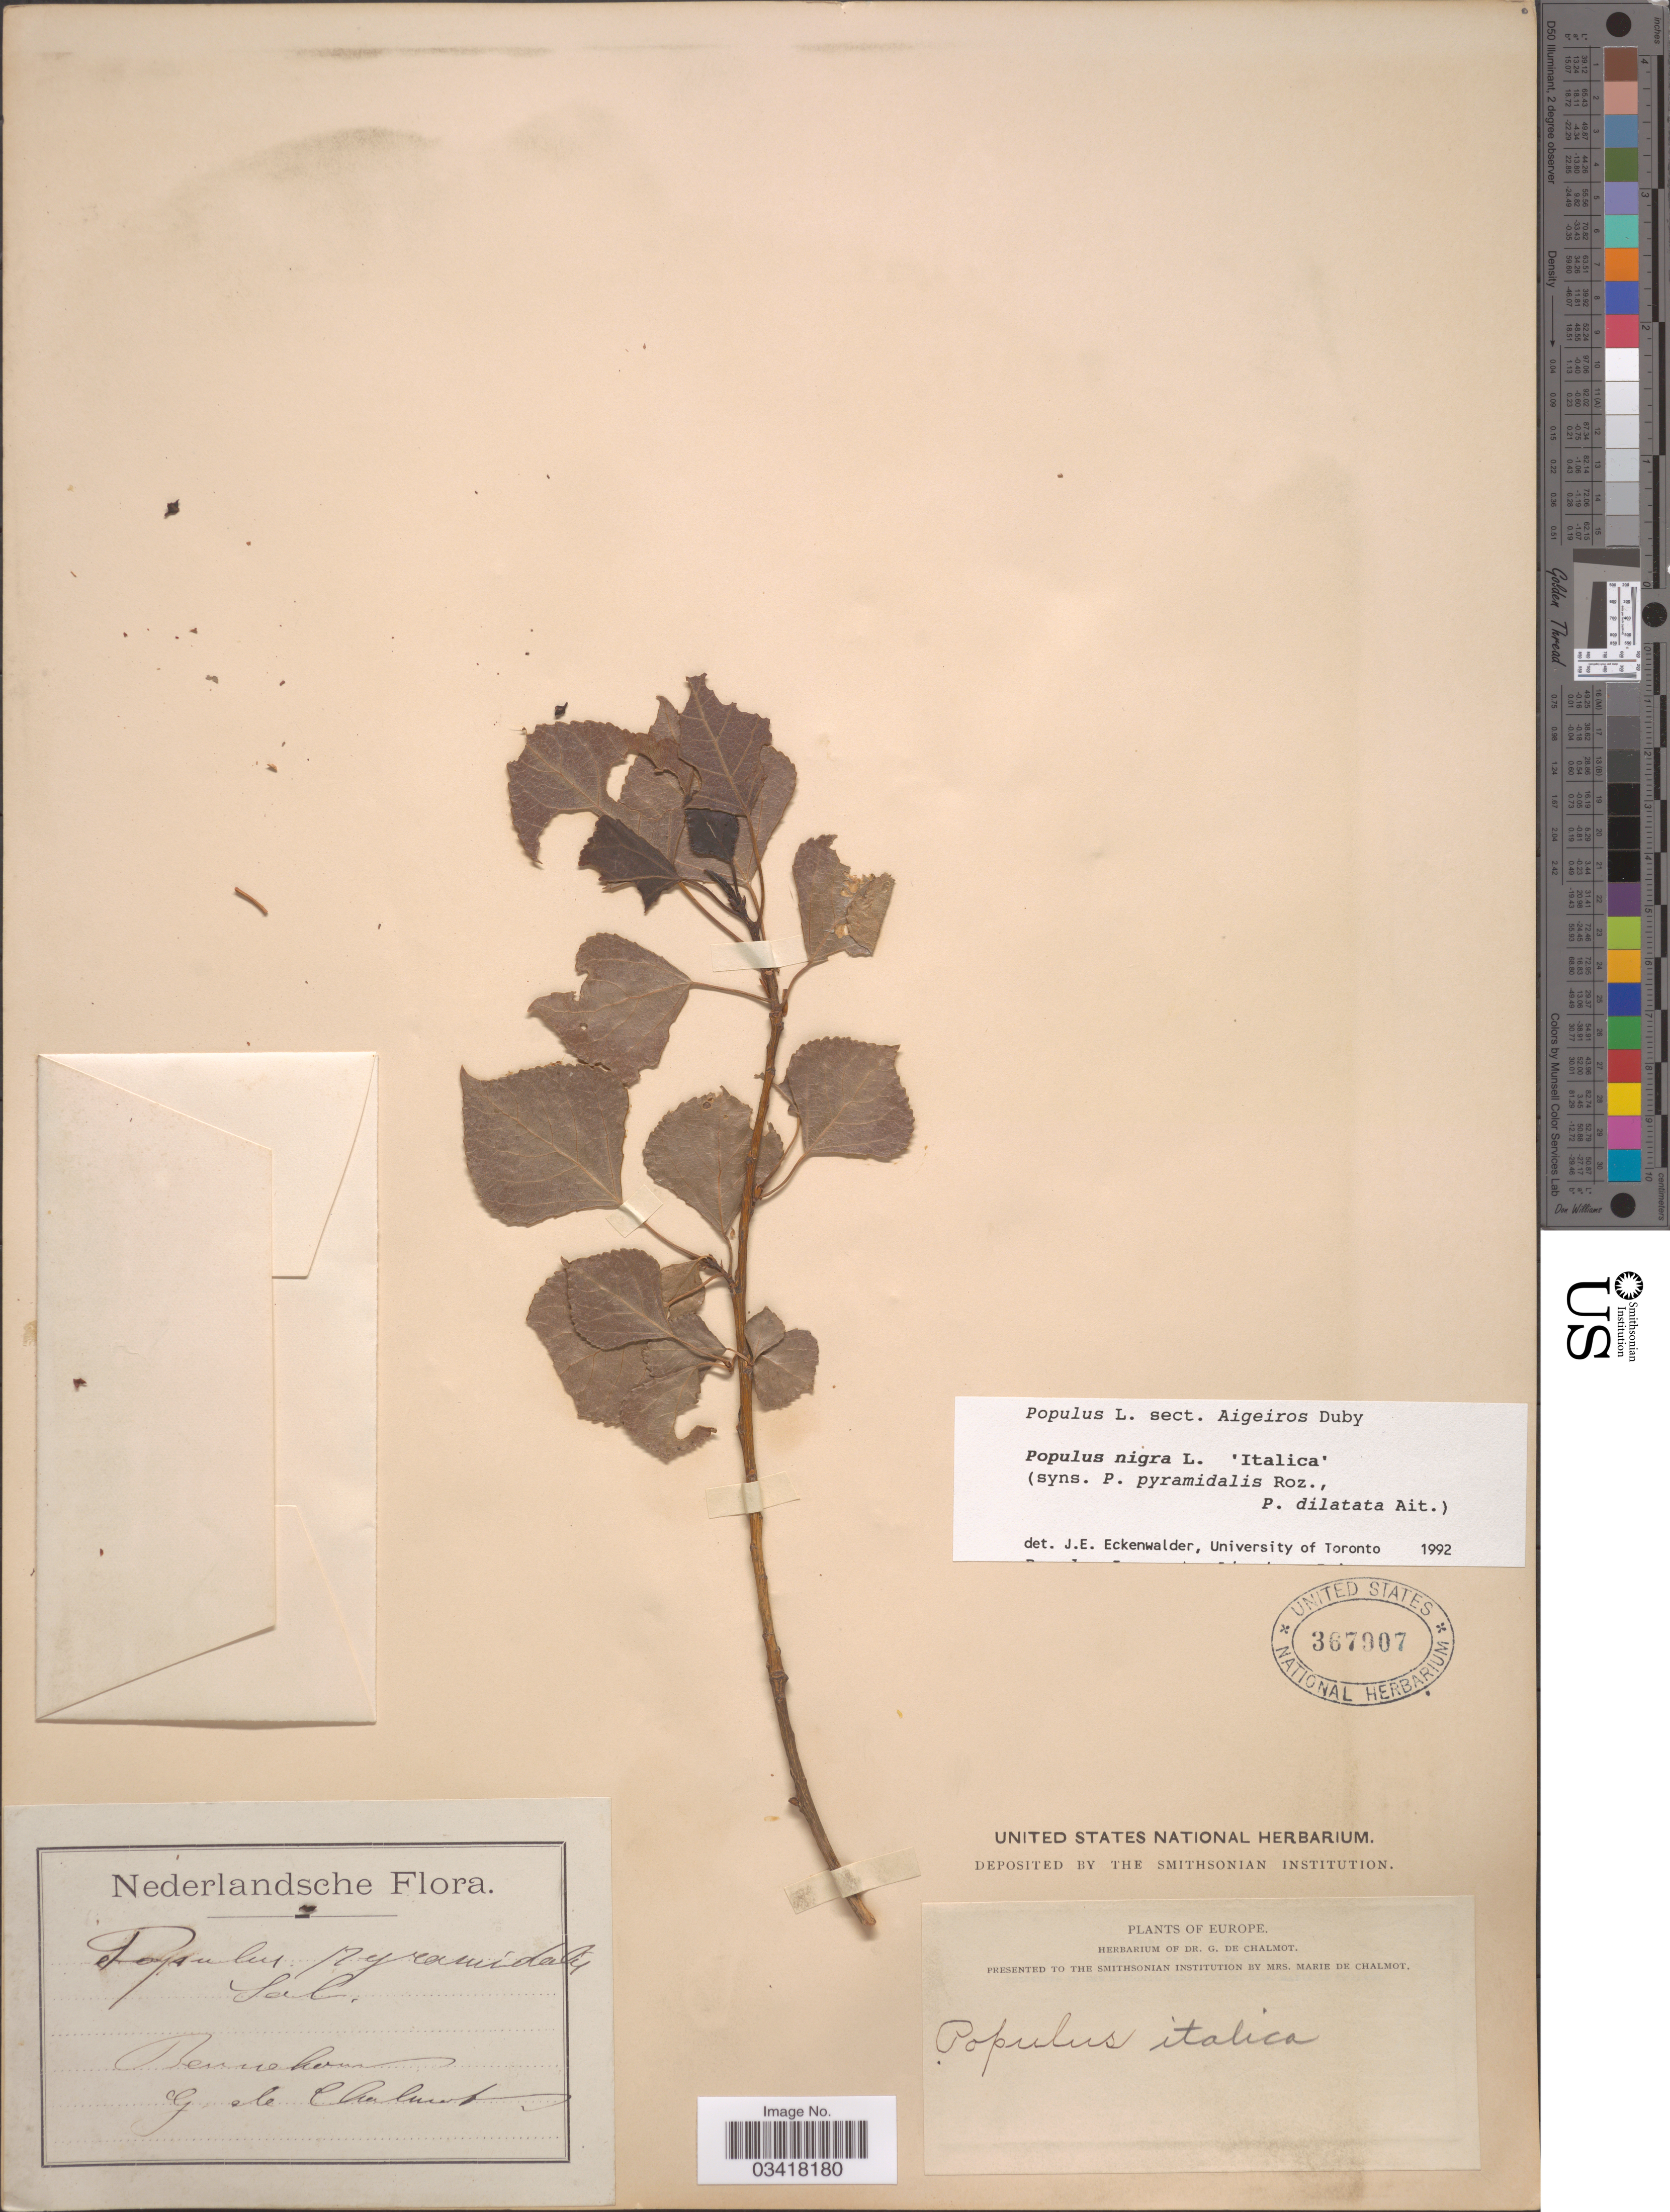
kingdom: Plantae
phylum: Tracheophyta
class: Magnoliopsida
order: Malpighiales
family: Salicaceae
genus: Populus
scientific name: Populus nigra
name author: L.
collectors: G. de Chalmot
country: Netherlands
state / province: Gelderland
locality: Bennekom.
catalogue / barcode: US 367907